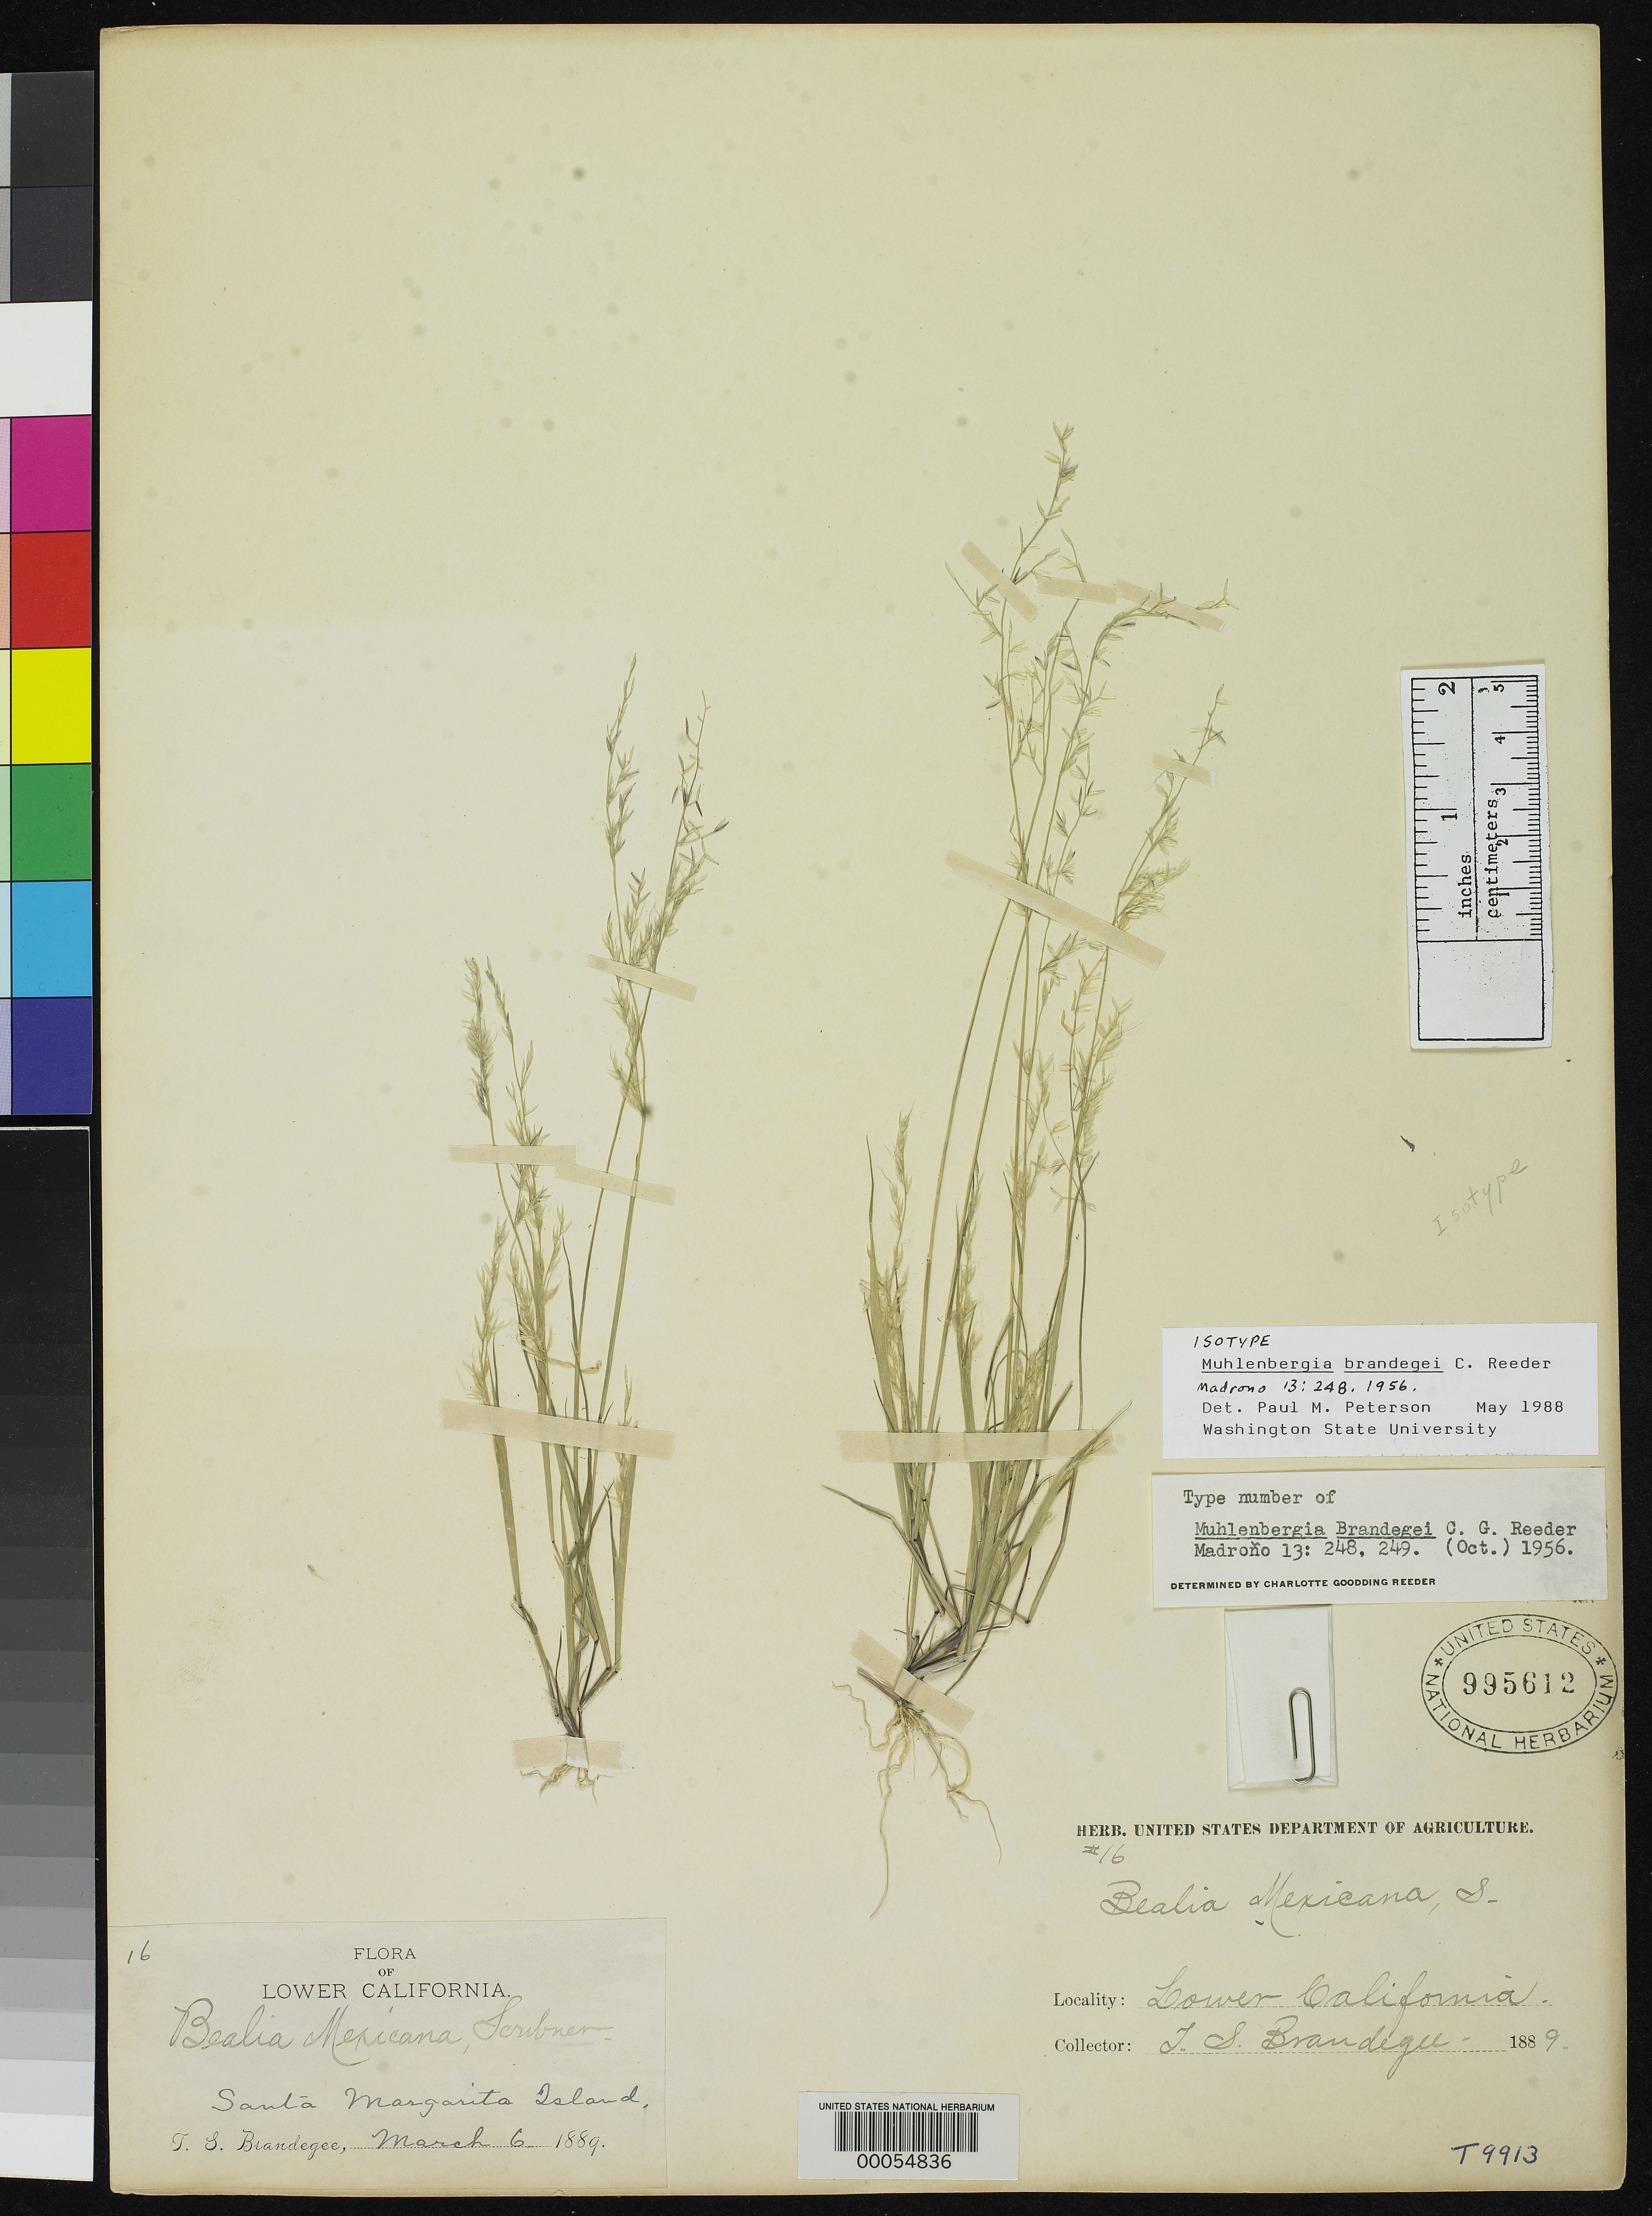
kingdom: Plantae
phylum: Tracheophyta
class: Liliopsida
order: Poales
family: Poaceae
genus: Muhlenbergia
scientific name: Muhlenbergia brandegeei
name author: C. Reeder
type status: Isotype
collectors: T. S. Brandegee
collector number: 16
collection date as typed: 06 Mar 1889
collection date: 1889-03-06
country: Mexico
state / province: Baja California Sur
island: Santa Margarita Island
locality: Santa Margarita Island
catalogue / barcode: US 995612